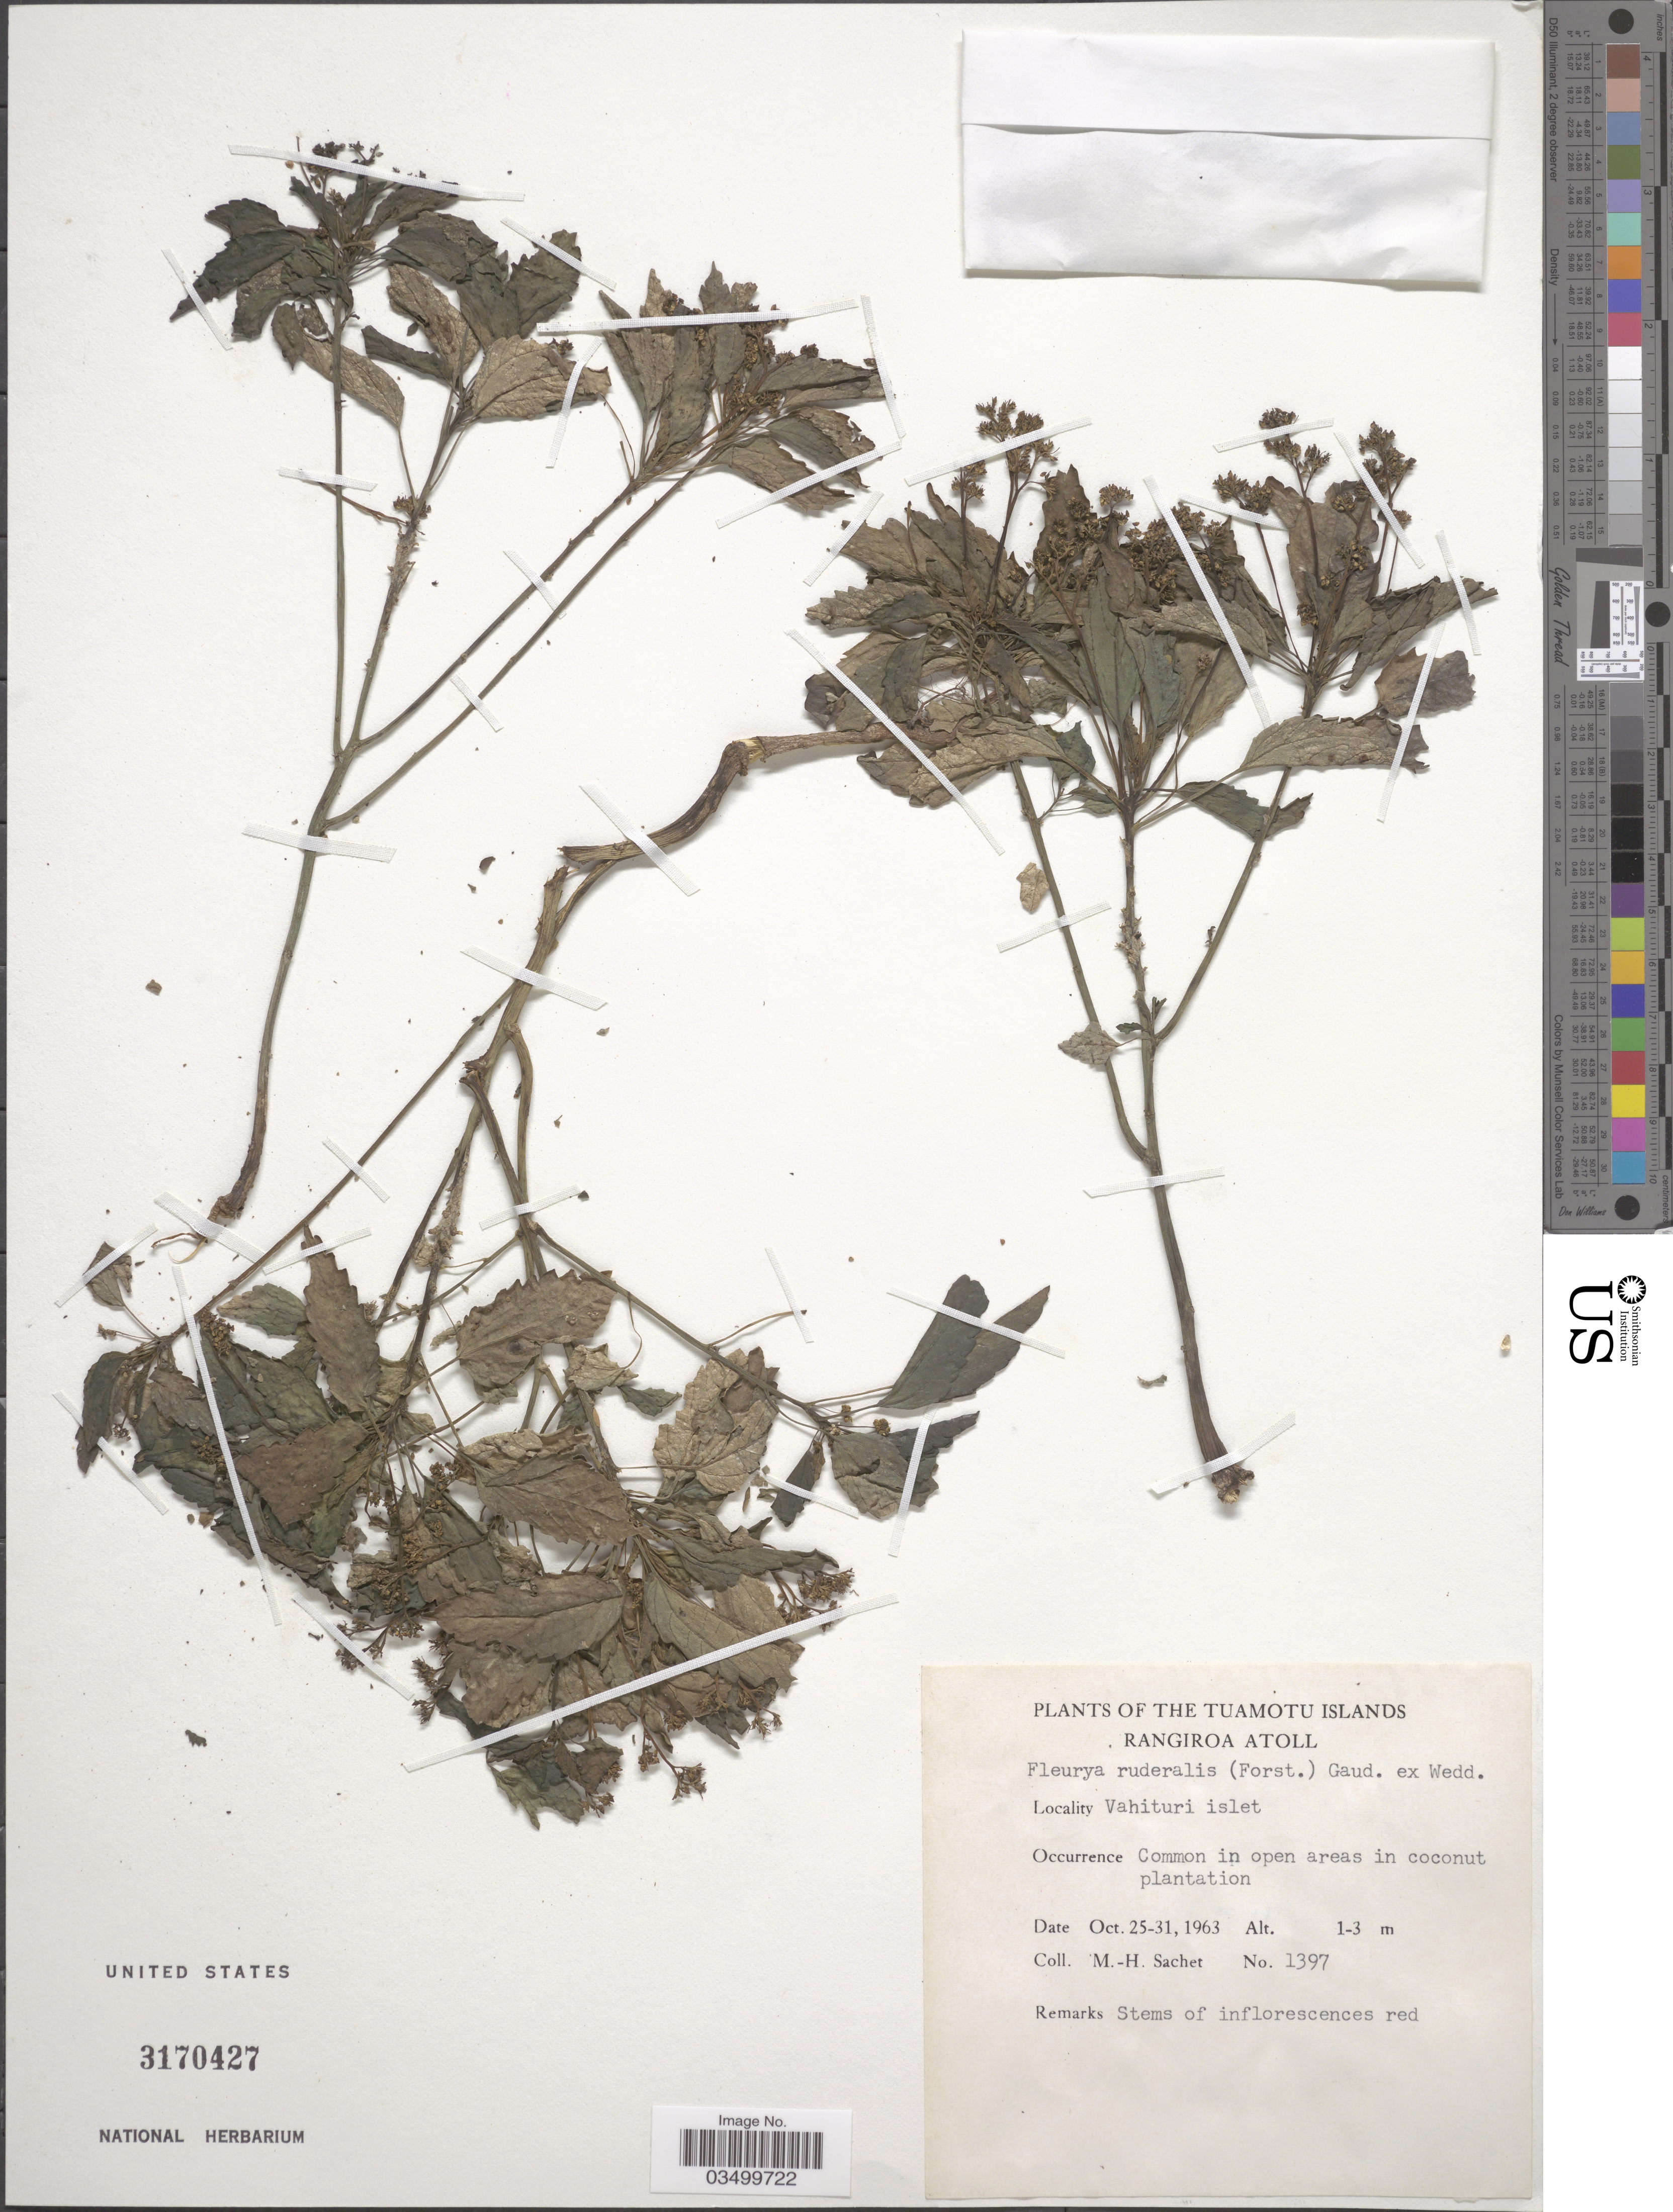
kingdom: Plantae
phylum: Tracheophyta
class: Magnoliopsida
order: Rosales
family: Urticaceae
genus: Laportea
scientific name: Laportea ruderalis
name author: (G. Forst.) Chew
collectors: M.-H. Sachet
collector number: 1397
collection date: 1963-10-25/1963-10-31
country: French Polynesia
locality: The Tuamotu Islands. Rangiroa Atoll. Vahituri islet.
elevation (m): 1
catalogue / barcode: US 3170427